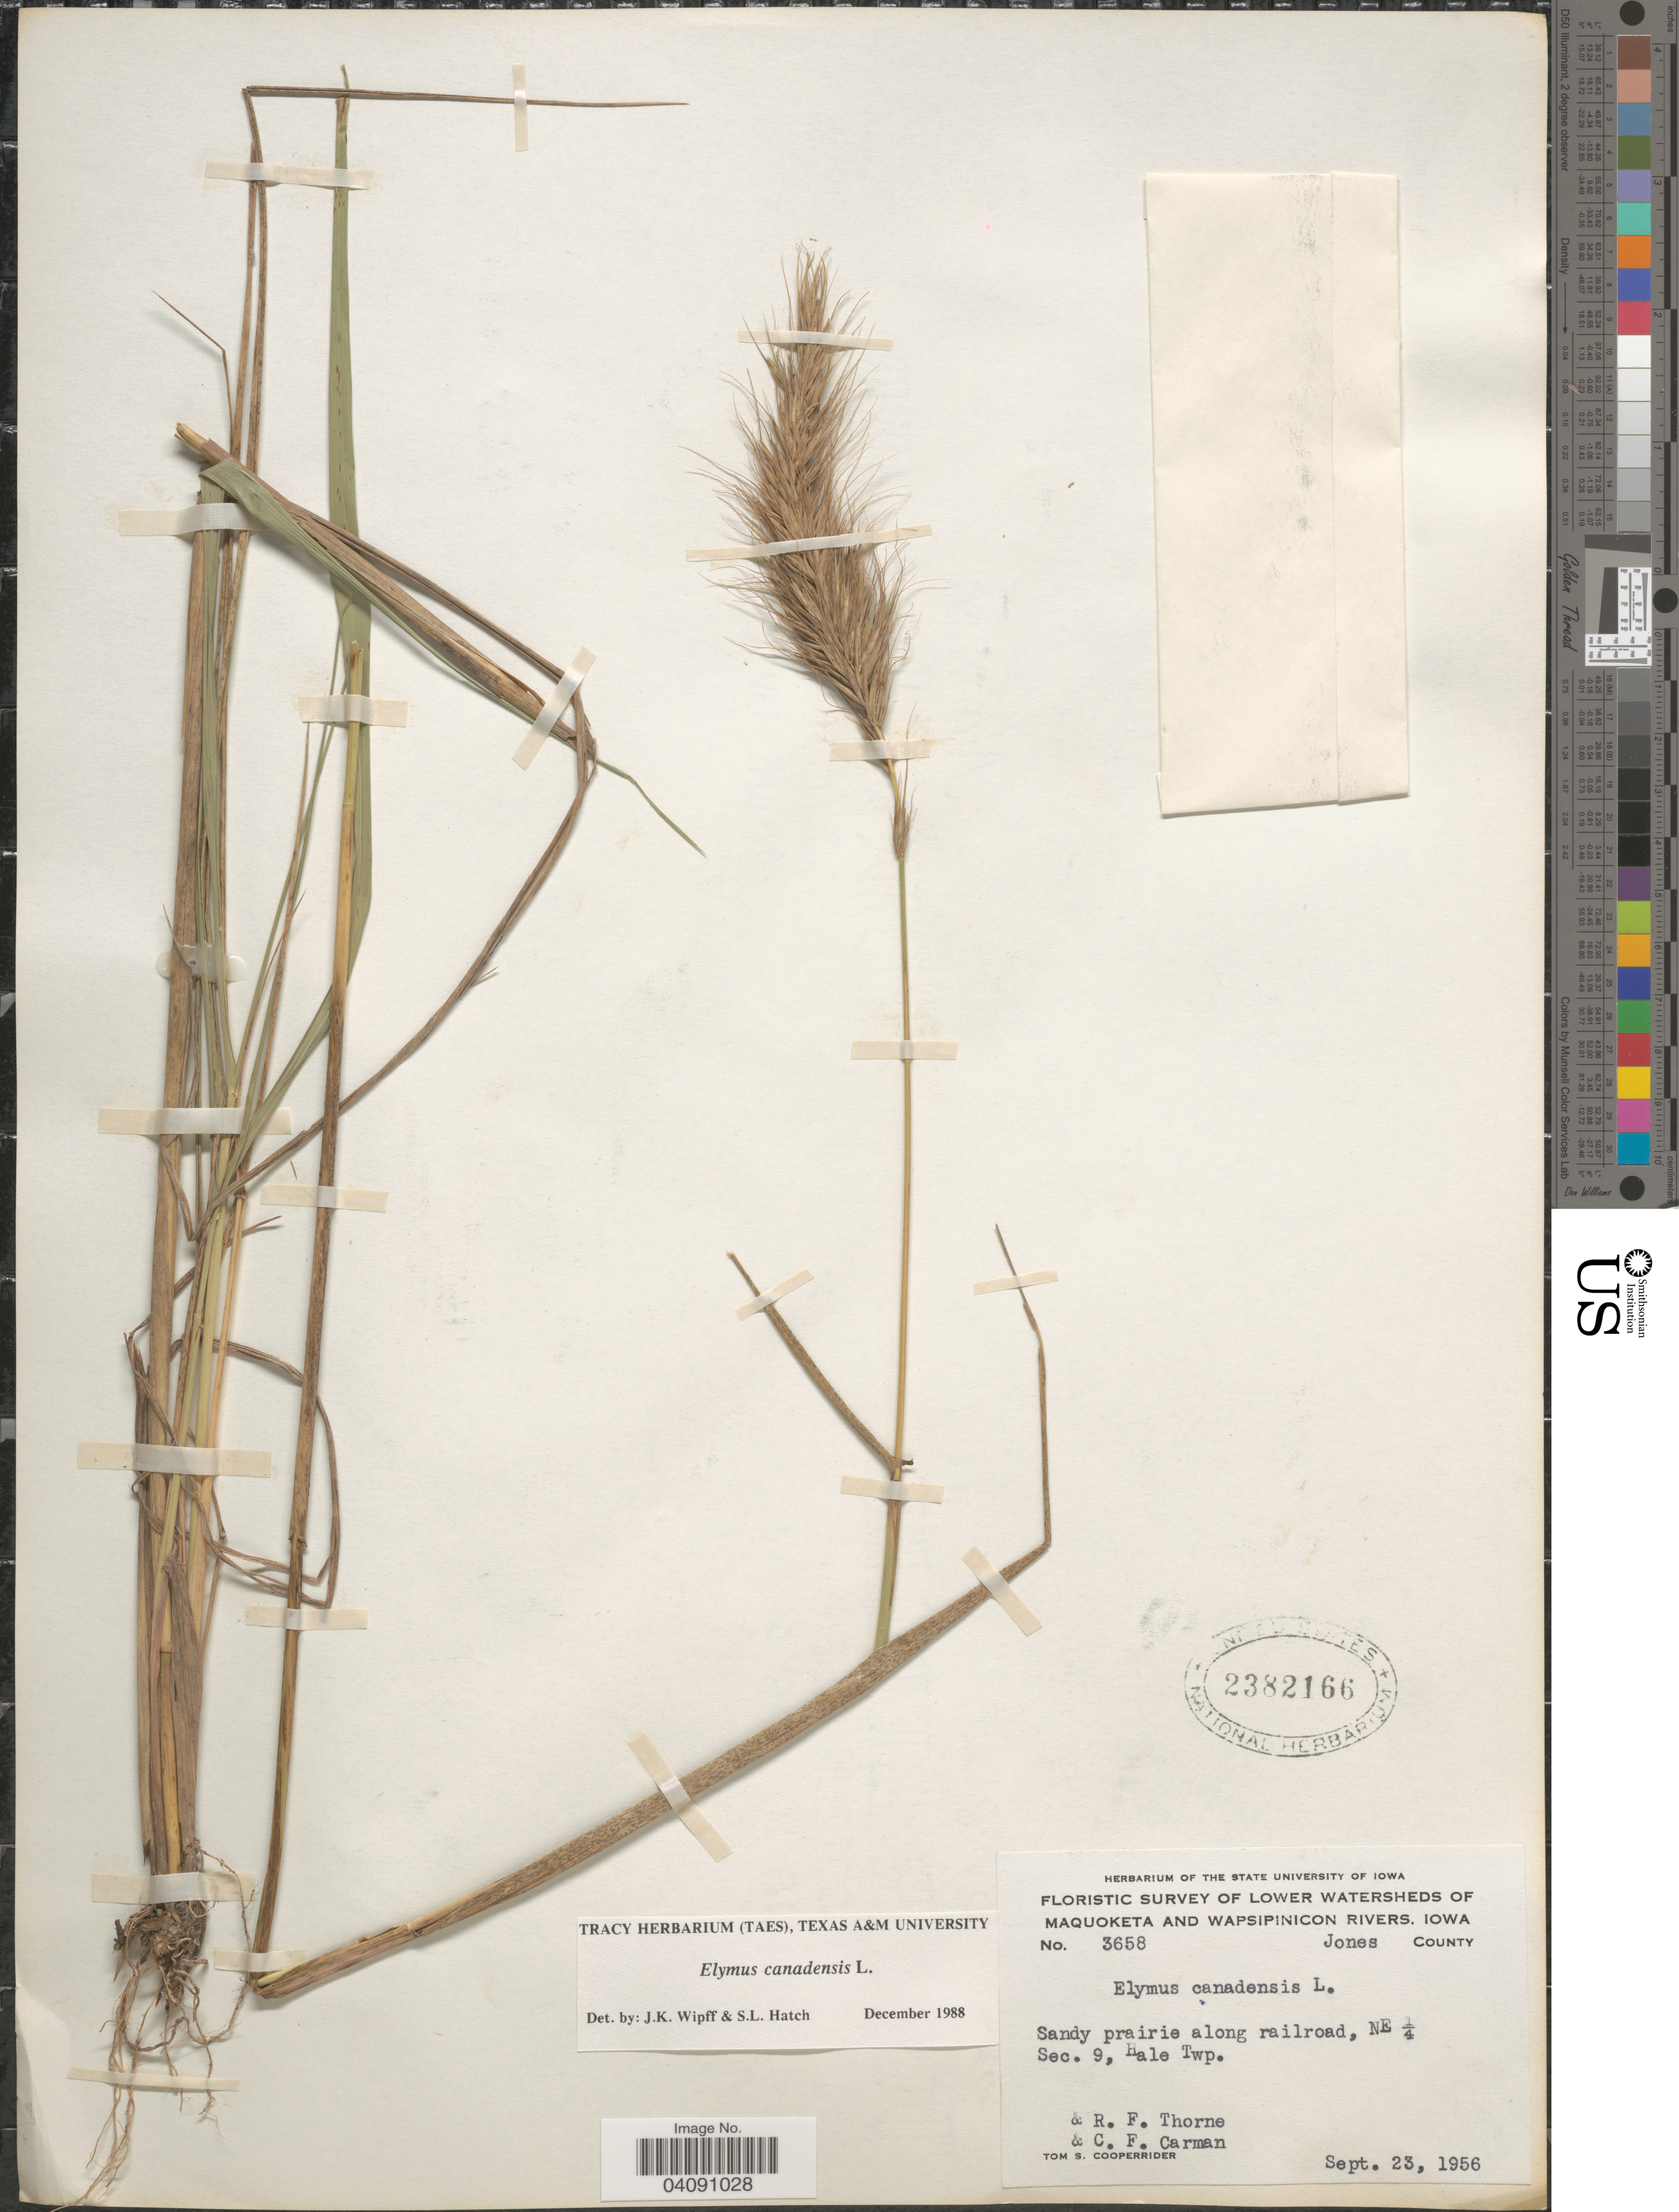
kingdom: Plantae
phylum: Tracheophyta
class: Liliopsida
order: Poales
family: Poaceae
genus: Elymus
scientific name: Elymus canadensis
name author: L.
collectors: T. S. Cooperrider, C. Carman & R. Thorne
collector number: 3658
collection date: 1956-09-23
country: United States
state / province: Iowa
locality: Floristic Survey of Lower Watersheds of Maquoketa and Wapsipinicon Rivers. Jones County. Sandy prairie along railroad, NE ¼ Sec. 9, Hale Twp.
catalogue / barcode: US 2382166